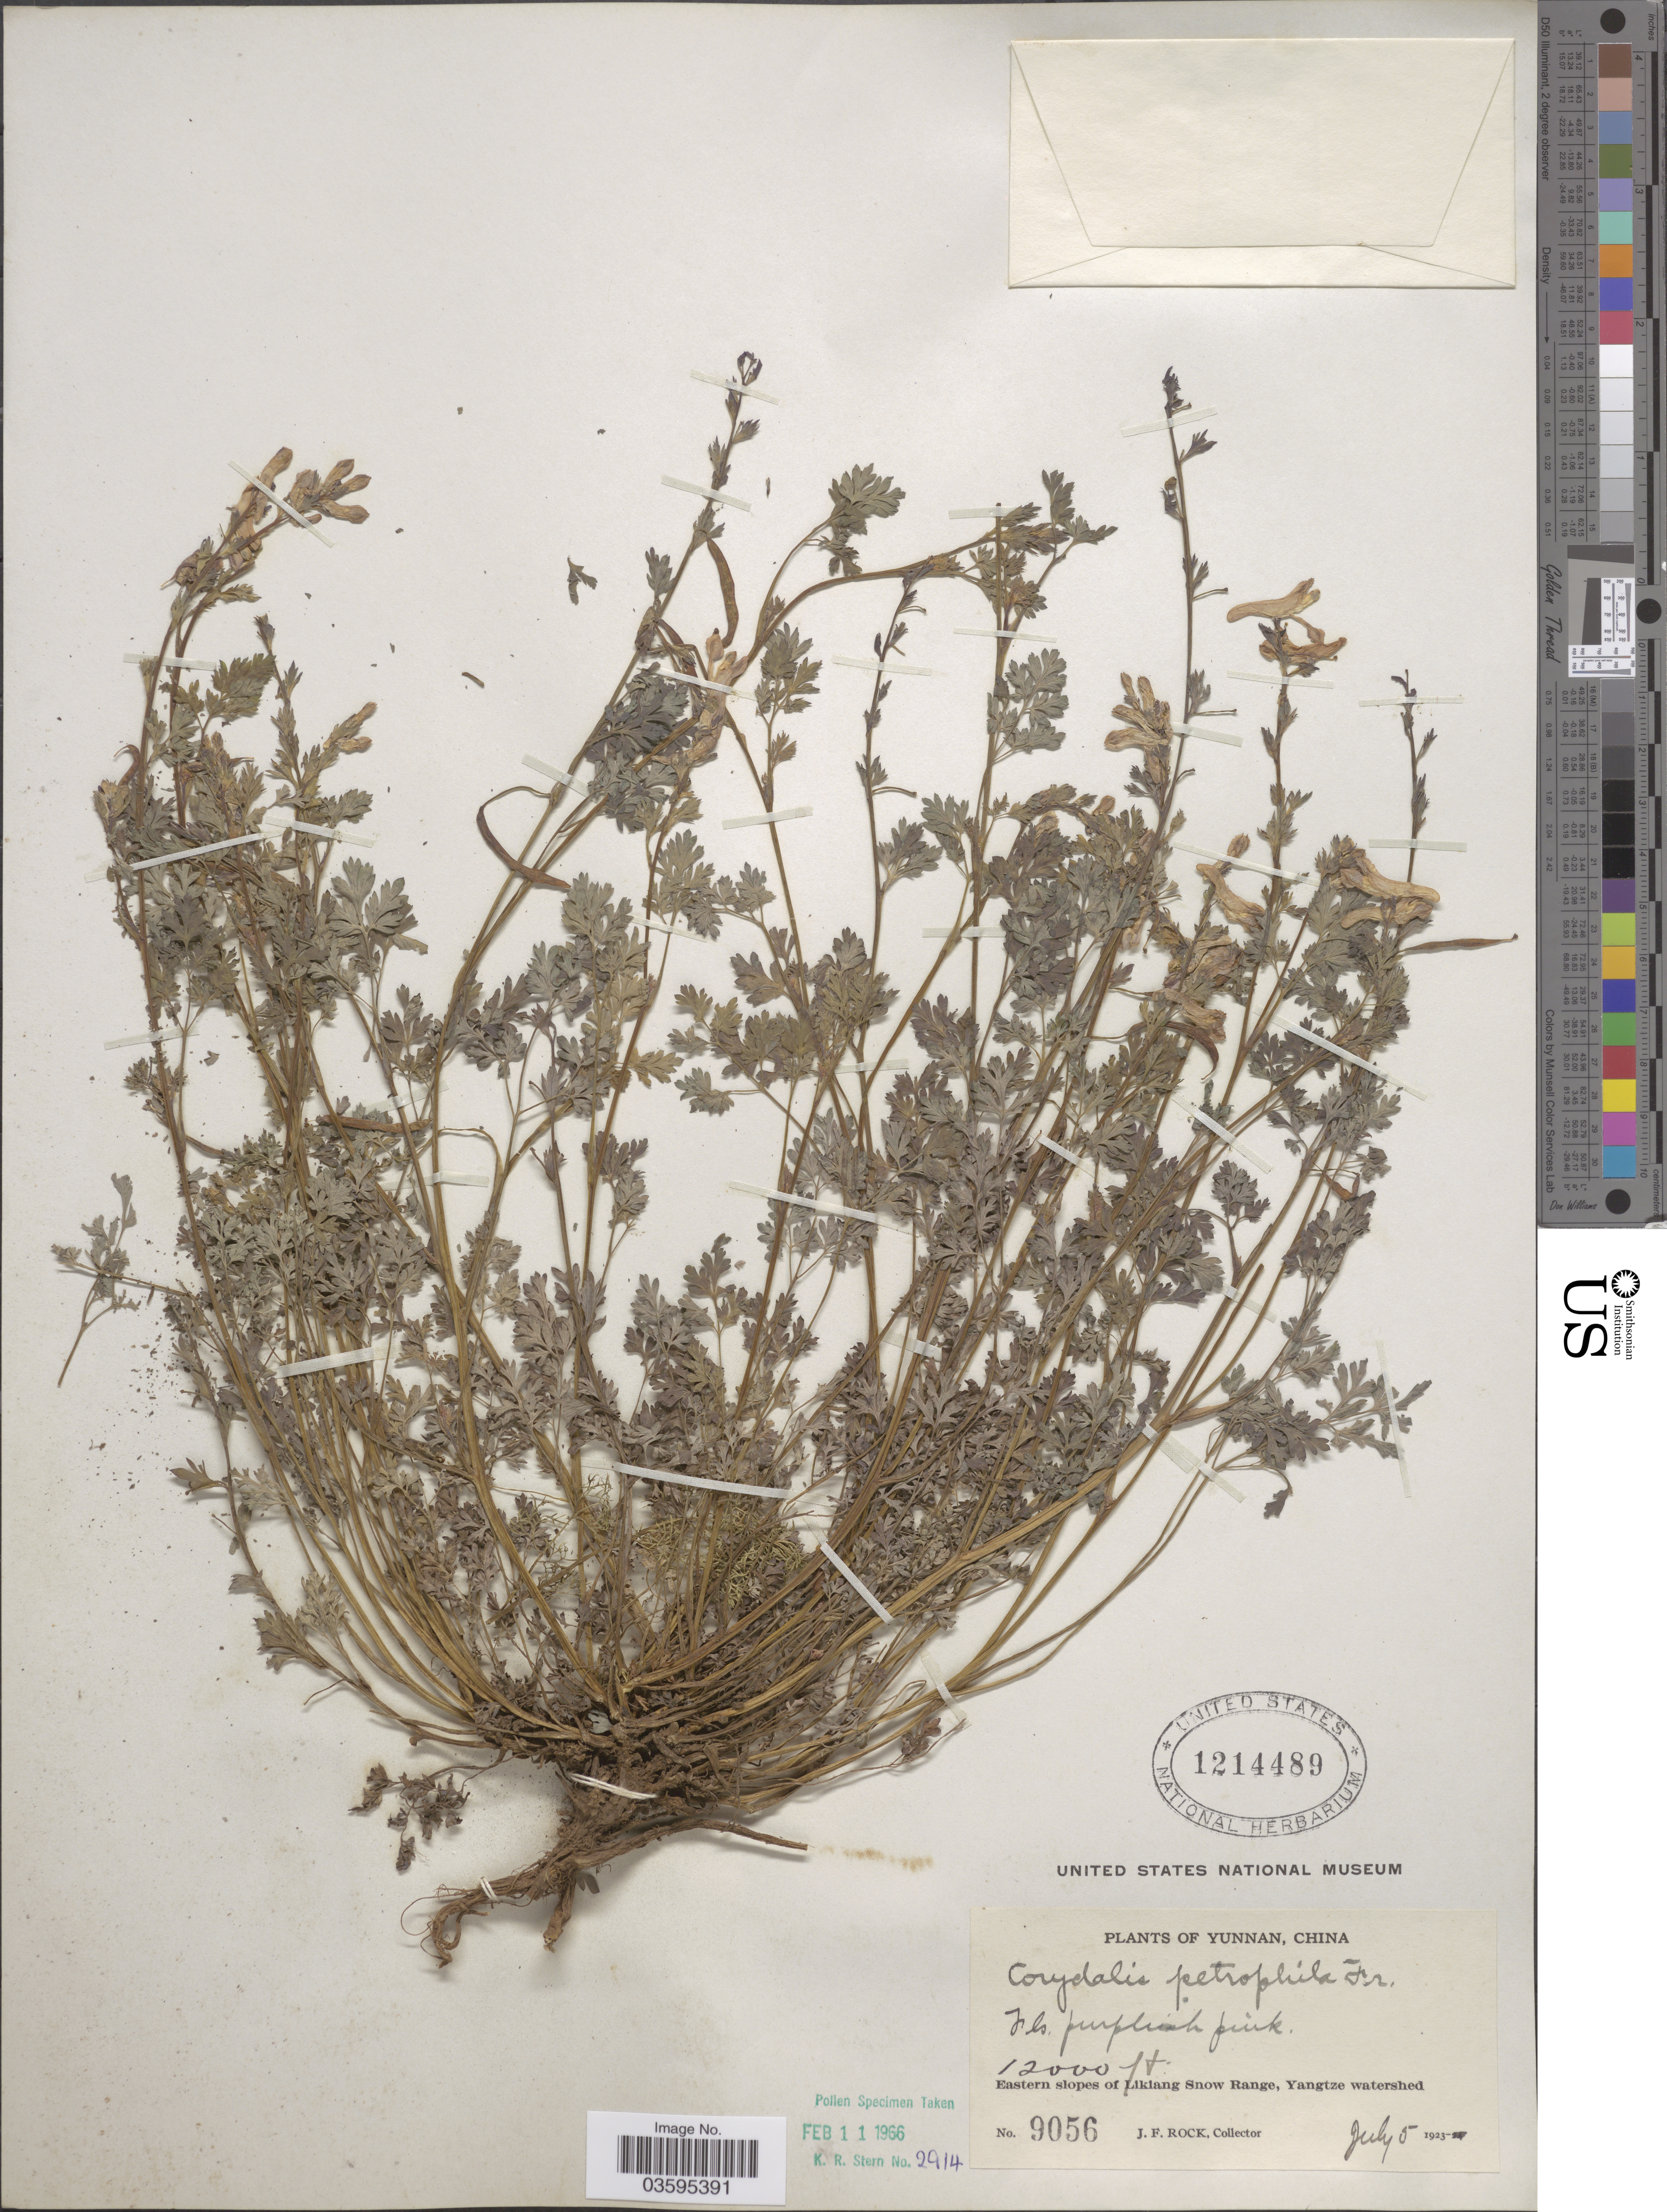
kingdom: Plantae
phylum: Tracheophyta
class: Magnoliopsida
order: Ranunculales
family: Papaveraceae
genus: Corydalis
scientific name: Corydalis petrophila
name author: Franch.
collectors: J. Rock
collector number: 9056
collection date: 1923-07-05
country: China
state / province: Yunnan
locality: Eastern slopes of Likiang Snow Range, Yangtze watershed.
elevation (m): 3658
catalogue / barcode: US 1214489